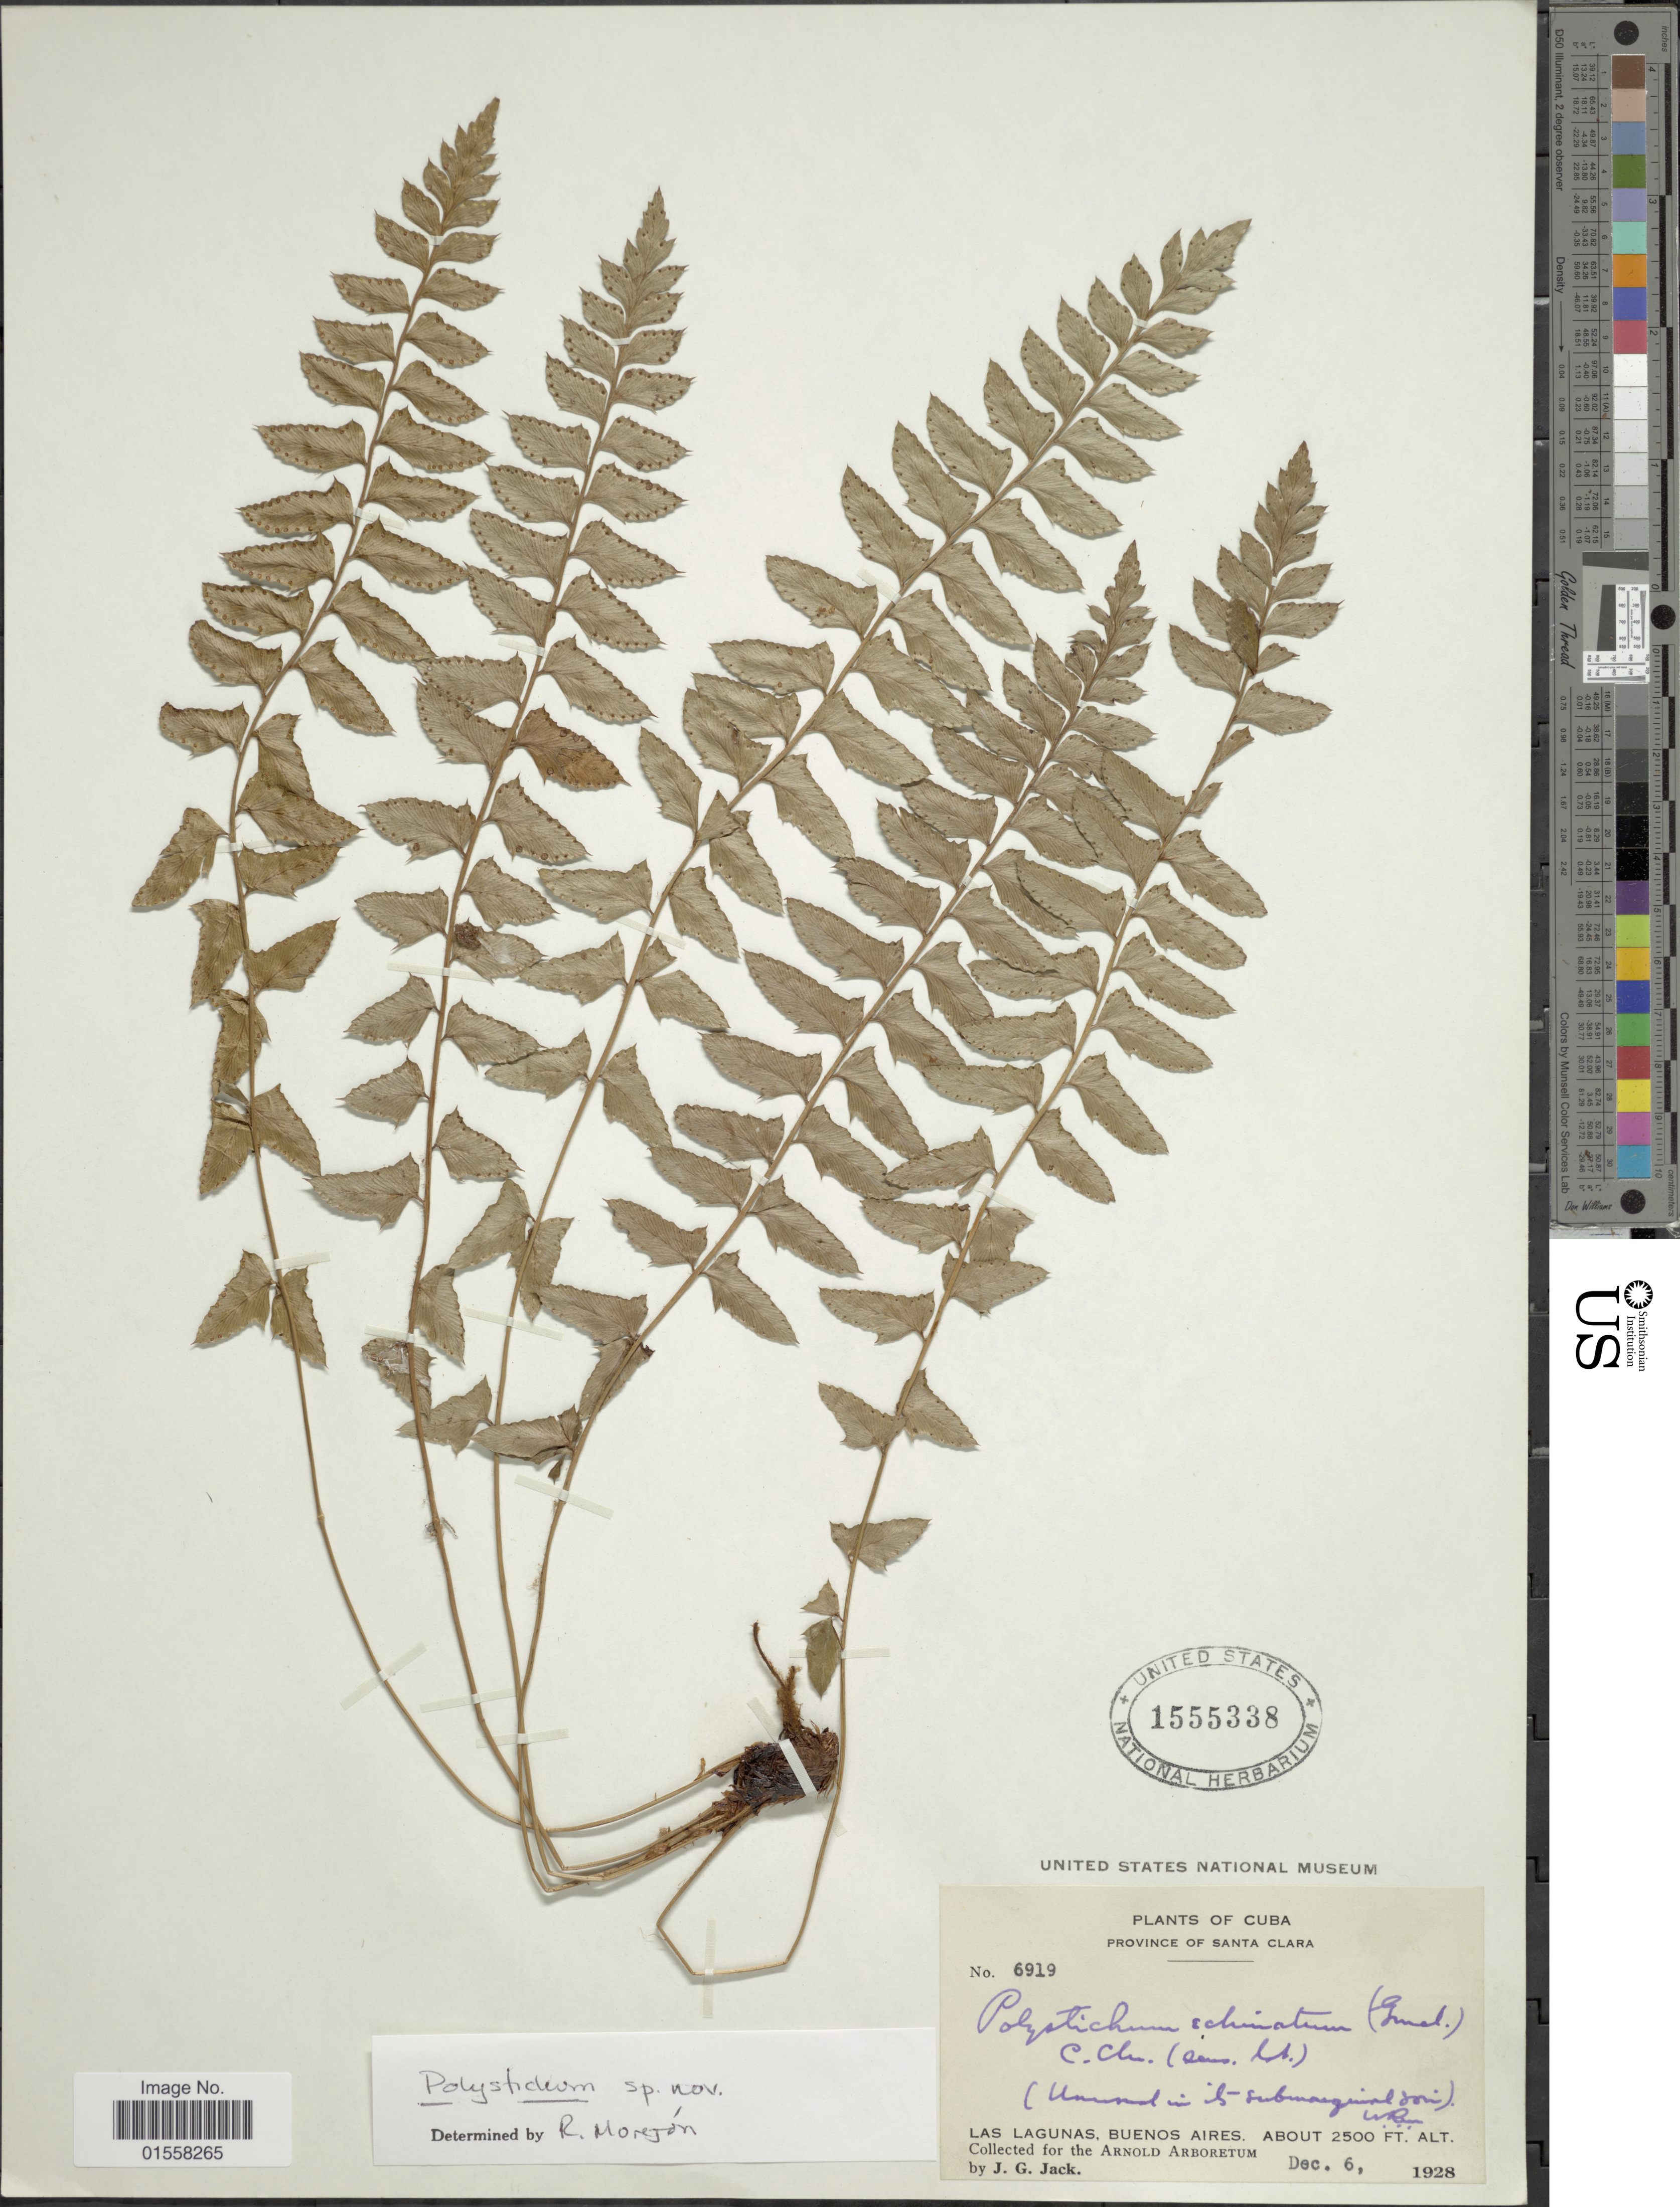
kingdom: Plantae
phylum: Tracheophyta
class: Polypodiopsida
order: Polypodiales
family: Dryopteridaceae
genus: Polystichum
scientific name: Polystichum sp.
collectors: J. G. Jack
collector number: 6919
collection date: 1928-12-06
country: Cuba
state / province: Las Villas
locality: Cuba, Province of Santa Clara, Las Lagunas, Buenos Aires.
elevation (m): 762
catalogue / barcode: US 1555338